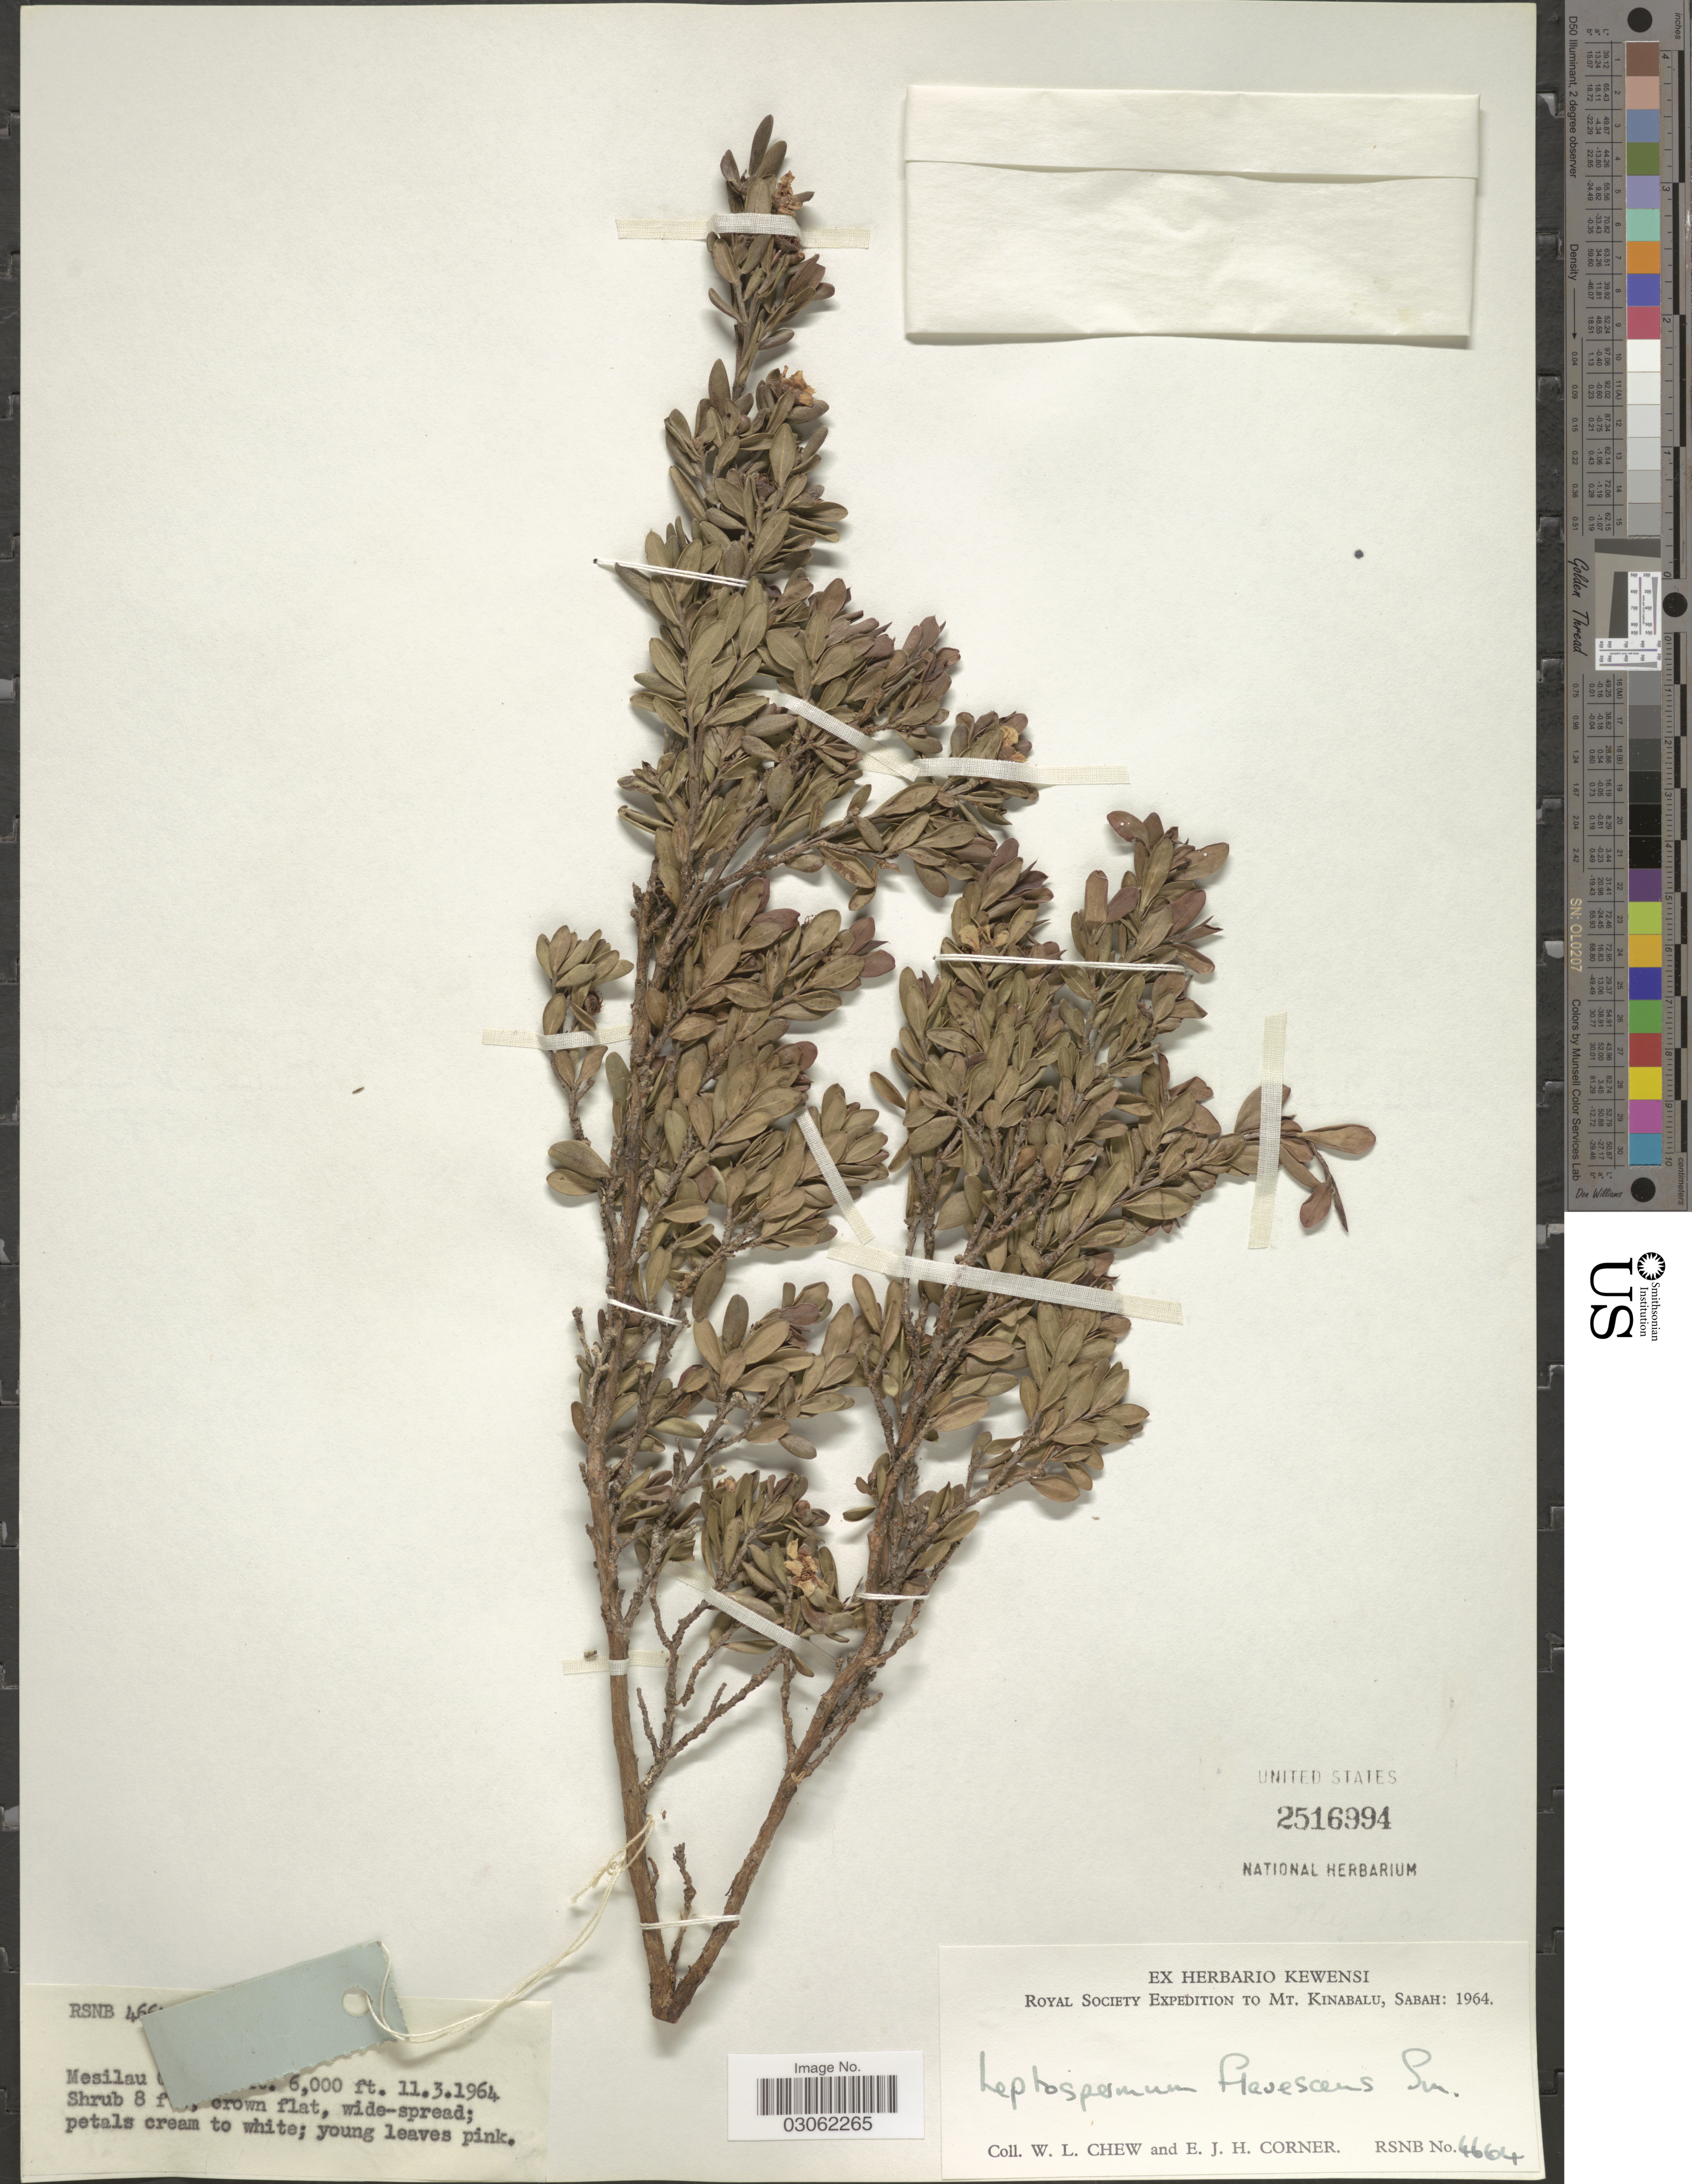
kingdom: Plantae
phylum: Tracheophyta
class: Magnoliopsida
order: Myrtales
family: Myrtaceae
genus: Leptospermum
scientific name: Leptospermum javanicum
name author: Blume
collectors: W. Chew & E. Corner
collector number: RSNB 4664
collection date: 1964-03-11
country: Malaysia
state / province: Sabah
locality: Mt. Kinabalu, Sabah: Mesilau [illegible text].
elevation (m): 1829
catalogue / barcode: US 2516994